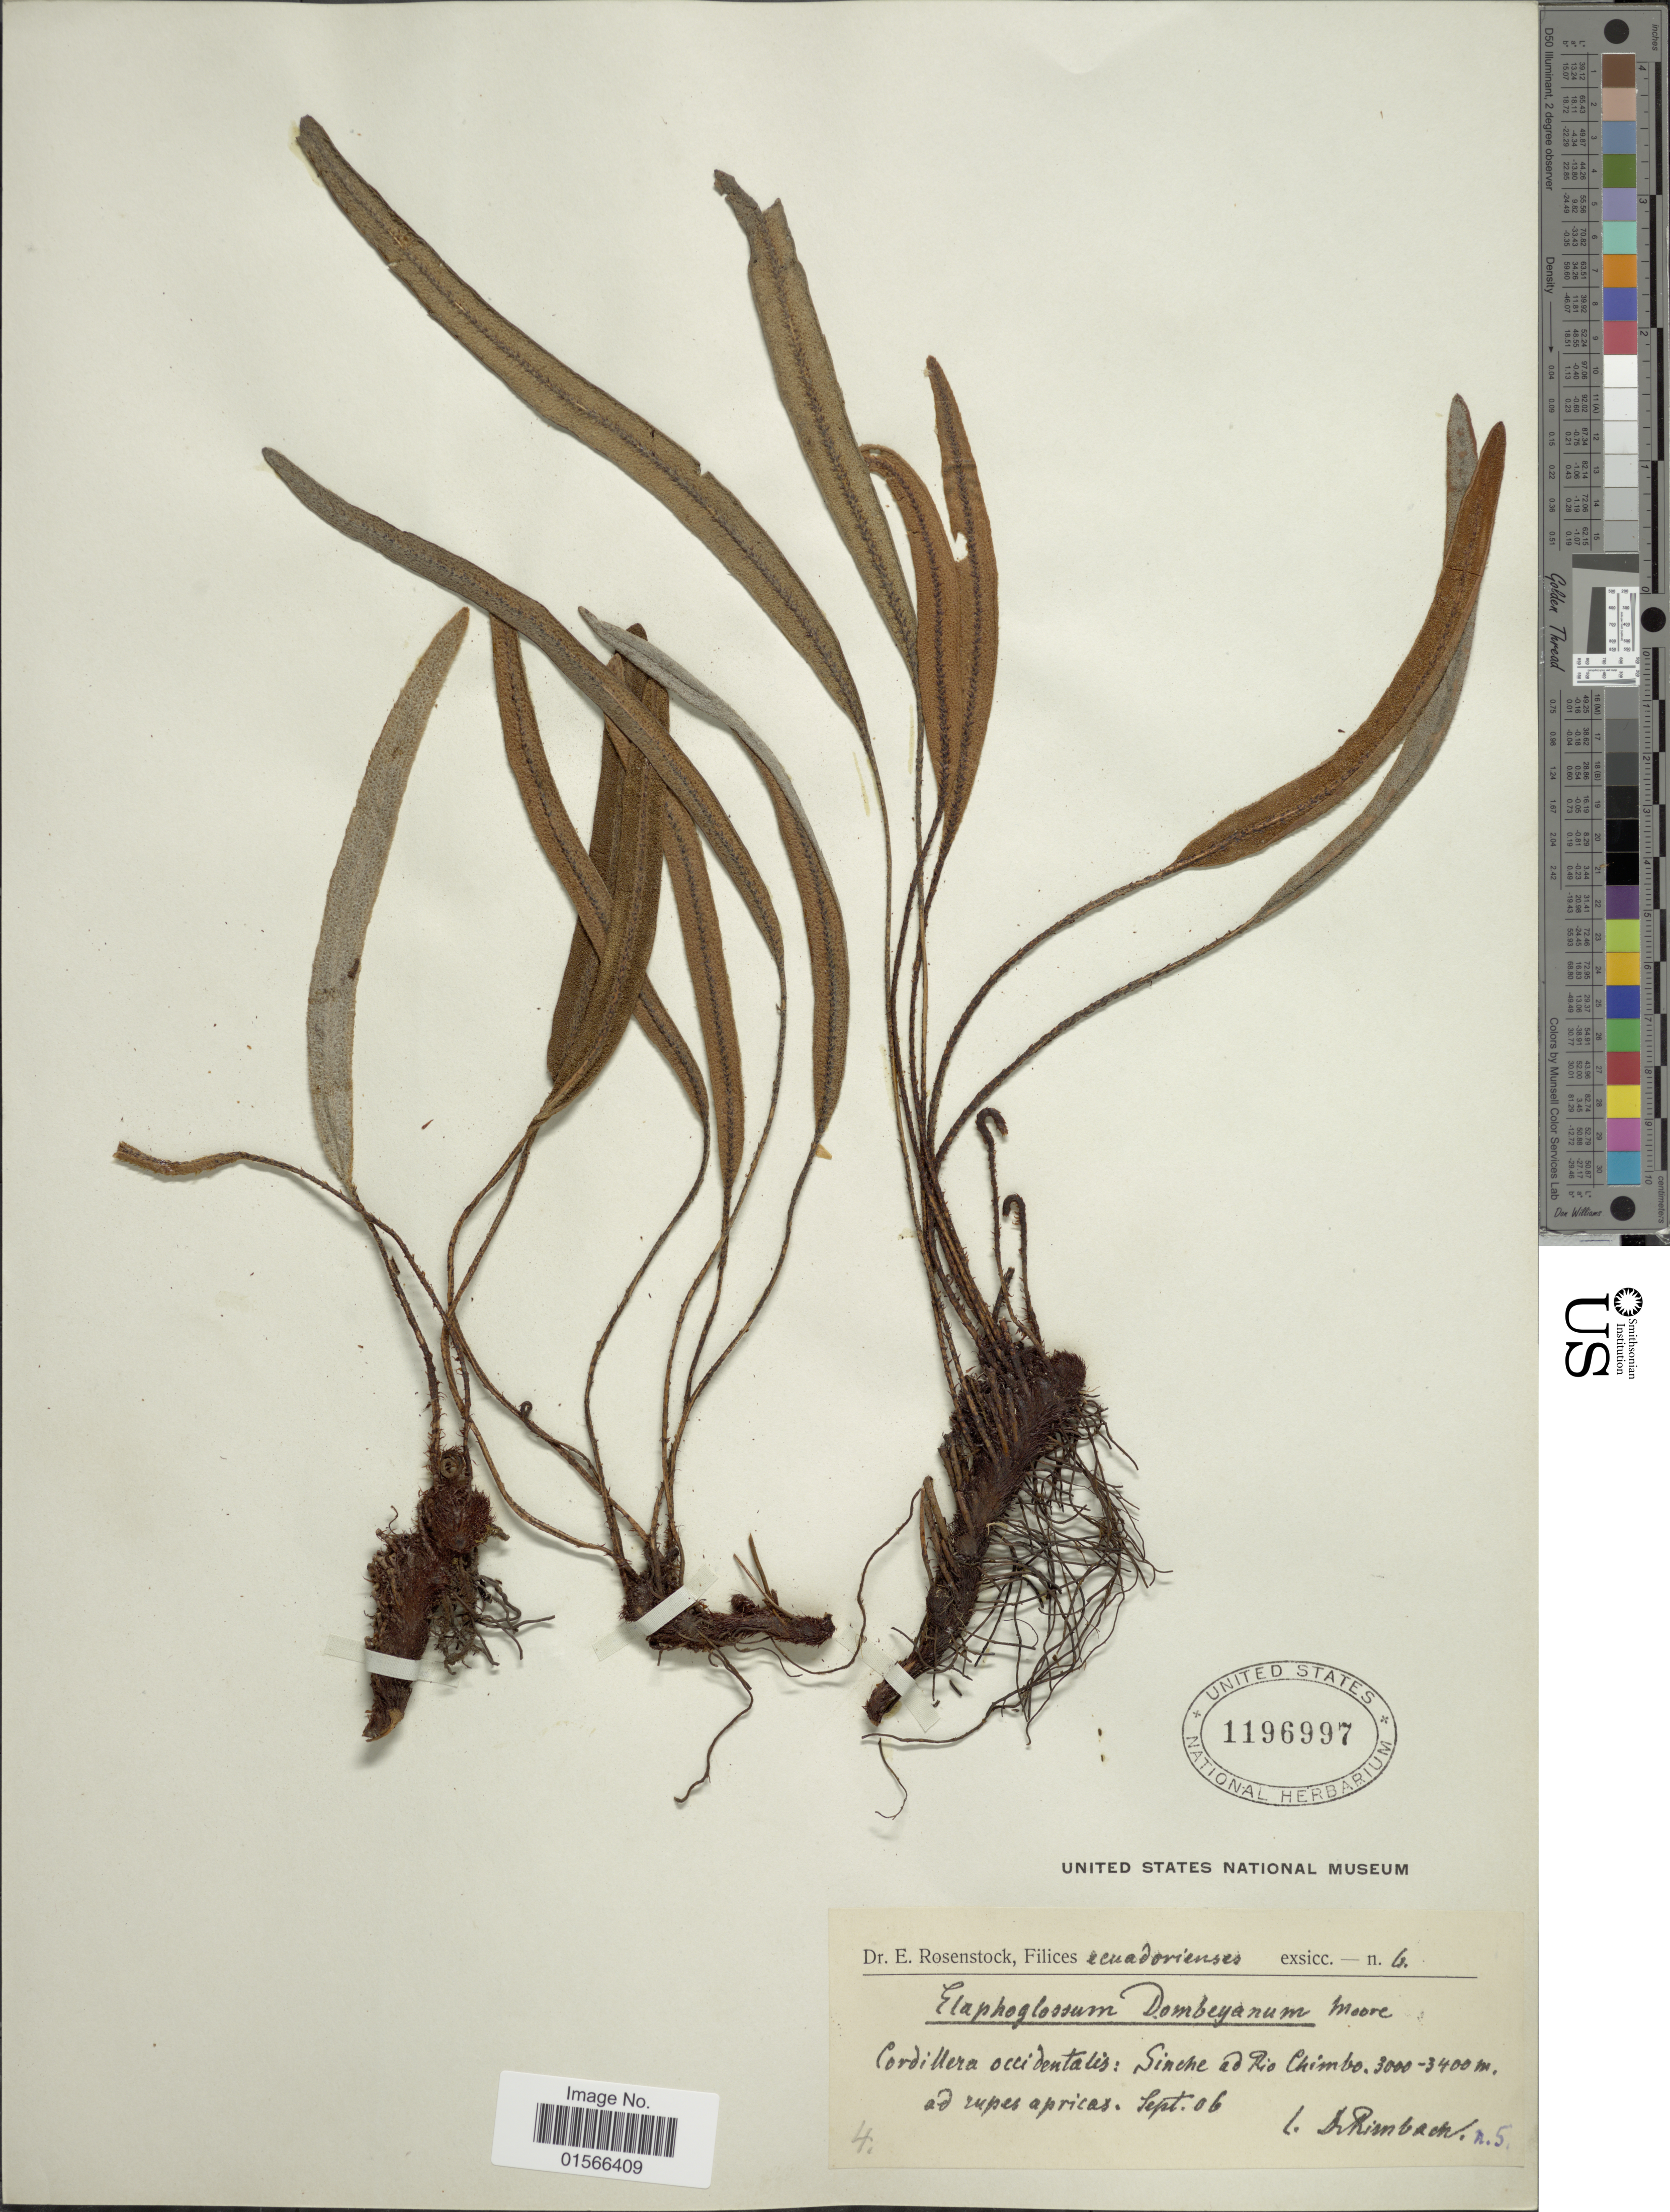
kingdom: Plantae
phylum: Tracheophyta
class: Polypodiopsida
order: Polypodiales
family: Dryopteridaceae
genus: Elaphoglossum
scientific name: Elaphoglossum dombeyanum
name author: (Fée) T.B. Moore & Houlston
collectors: Rimbach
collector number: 6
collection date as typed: Transcribed d/m/y: /9/6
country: Ecuador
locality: Cordiller occidentalis: Sinche ad Rio Chimbo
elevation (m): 3000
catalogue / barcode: US 1196997